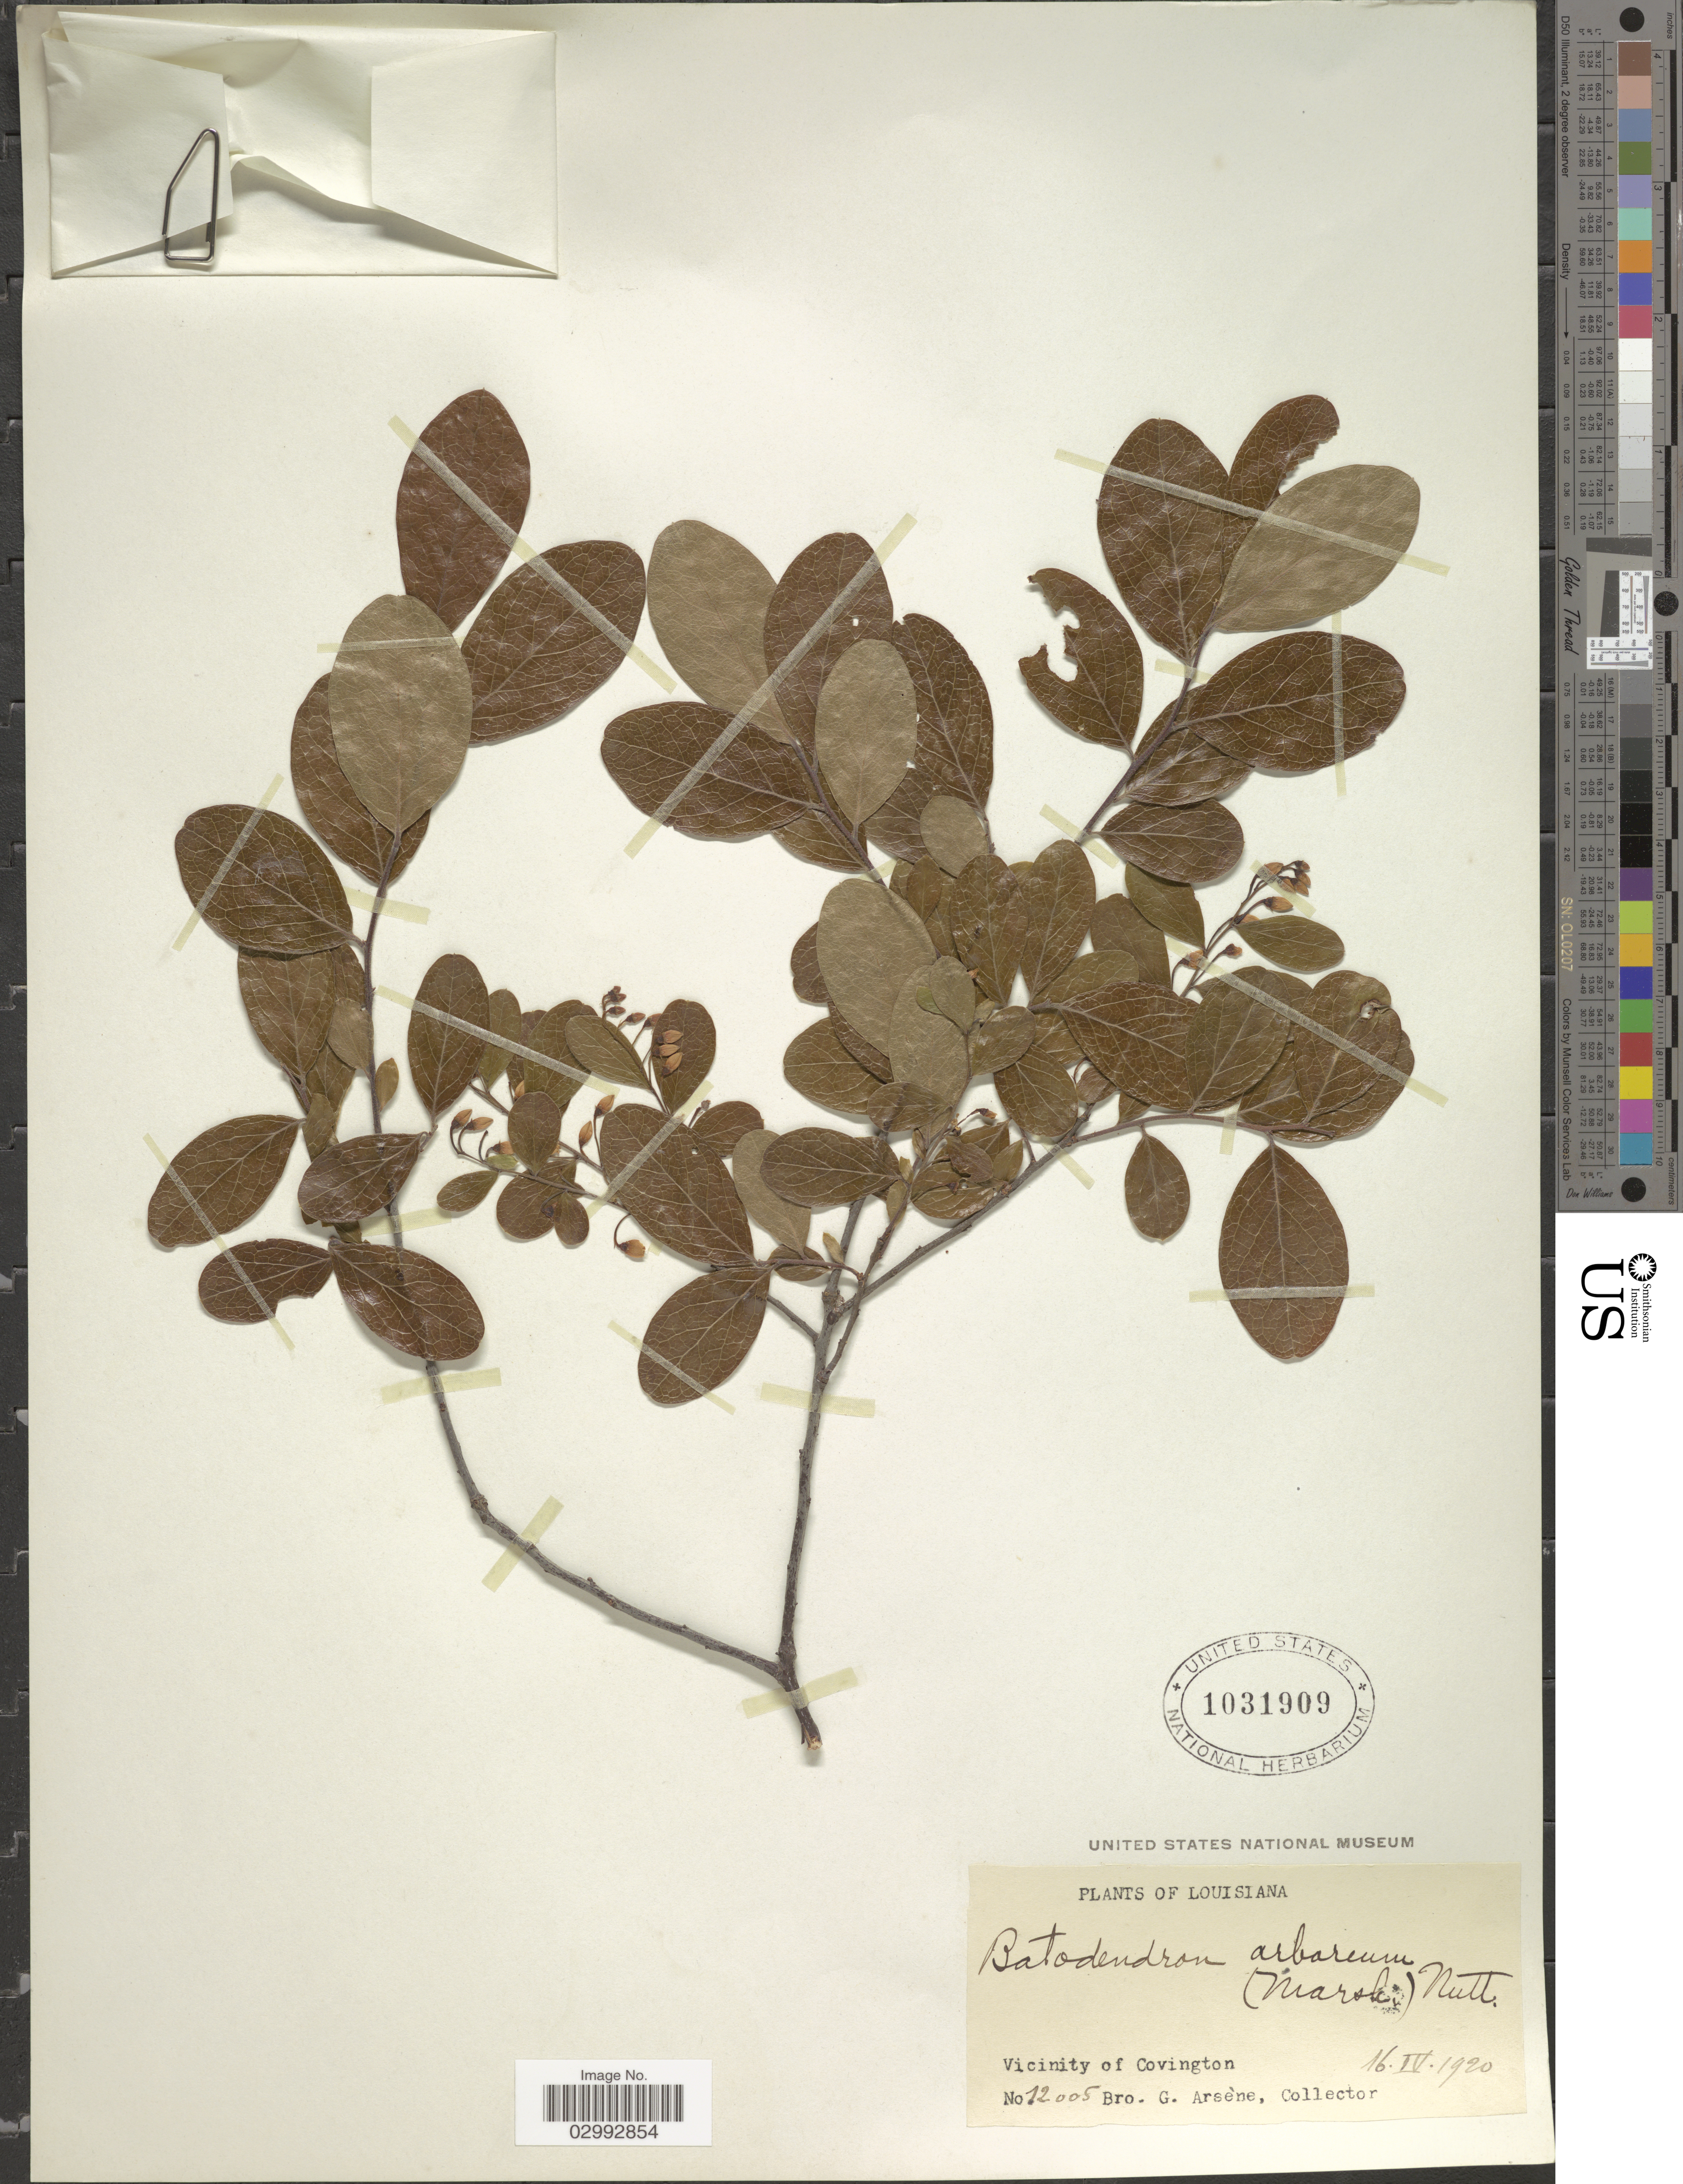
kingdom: Plantae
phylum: Tracheophyta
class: Magnoliopsida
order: Ericales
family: Ericaceae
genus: Batodendron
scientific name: Batodendron arboreum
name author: Nutt.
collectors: Bro. G. Arsène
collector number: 12005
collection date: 1920-04-16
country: United States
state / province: Louisiana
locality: Vicinity of Covington.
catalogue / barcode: US 1031909